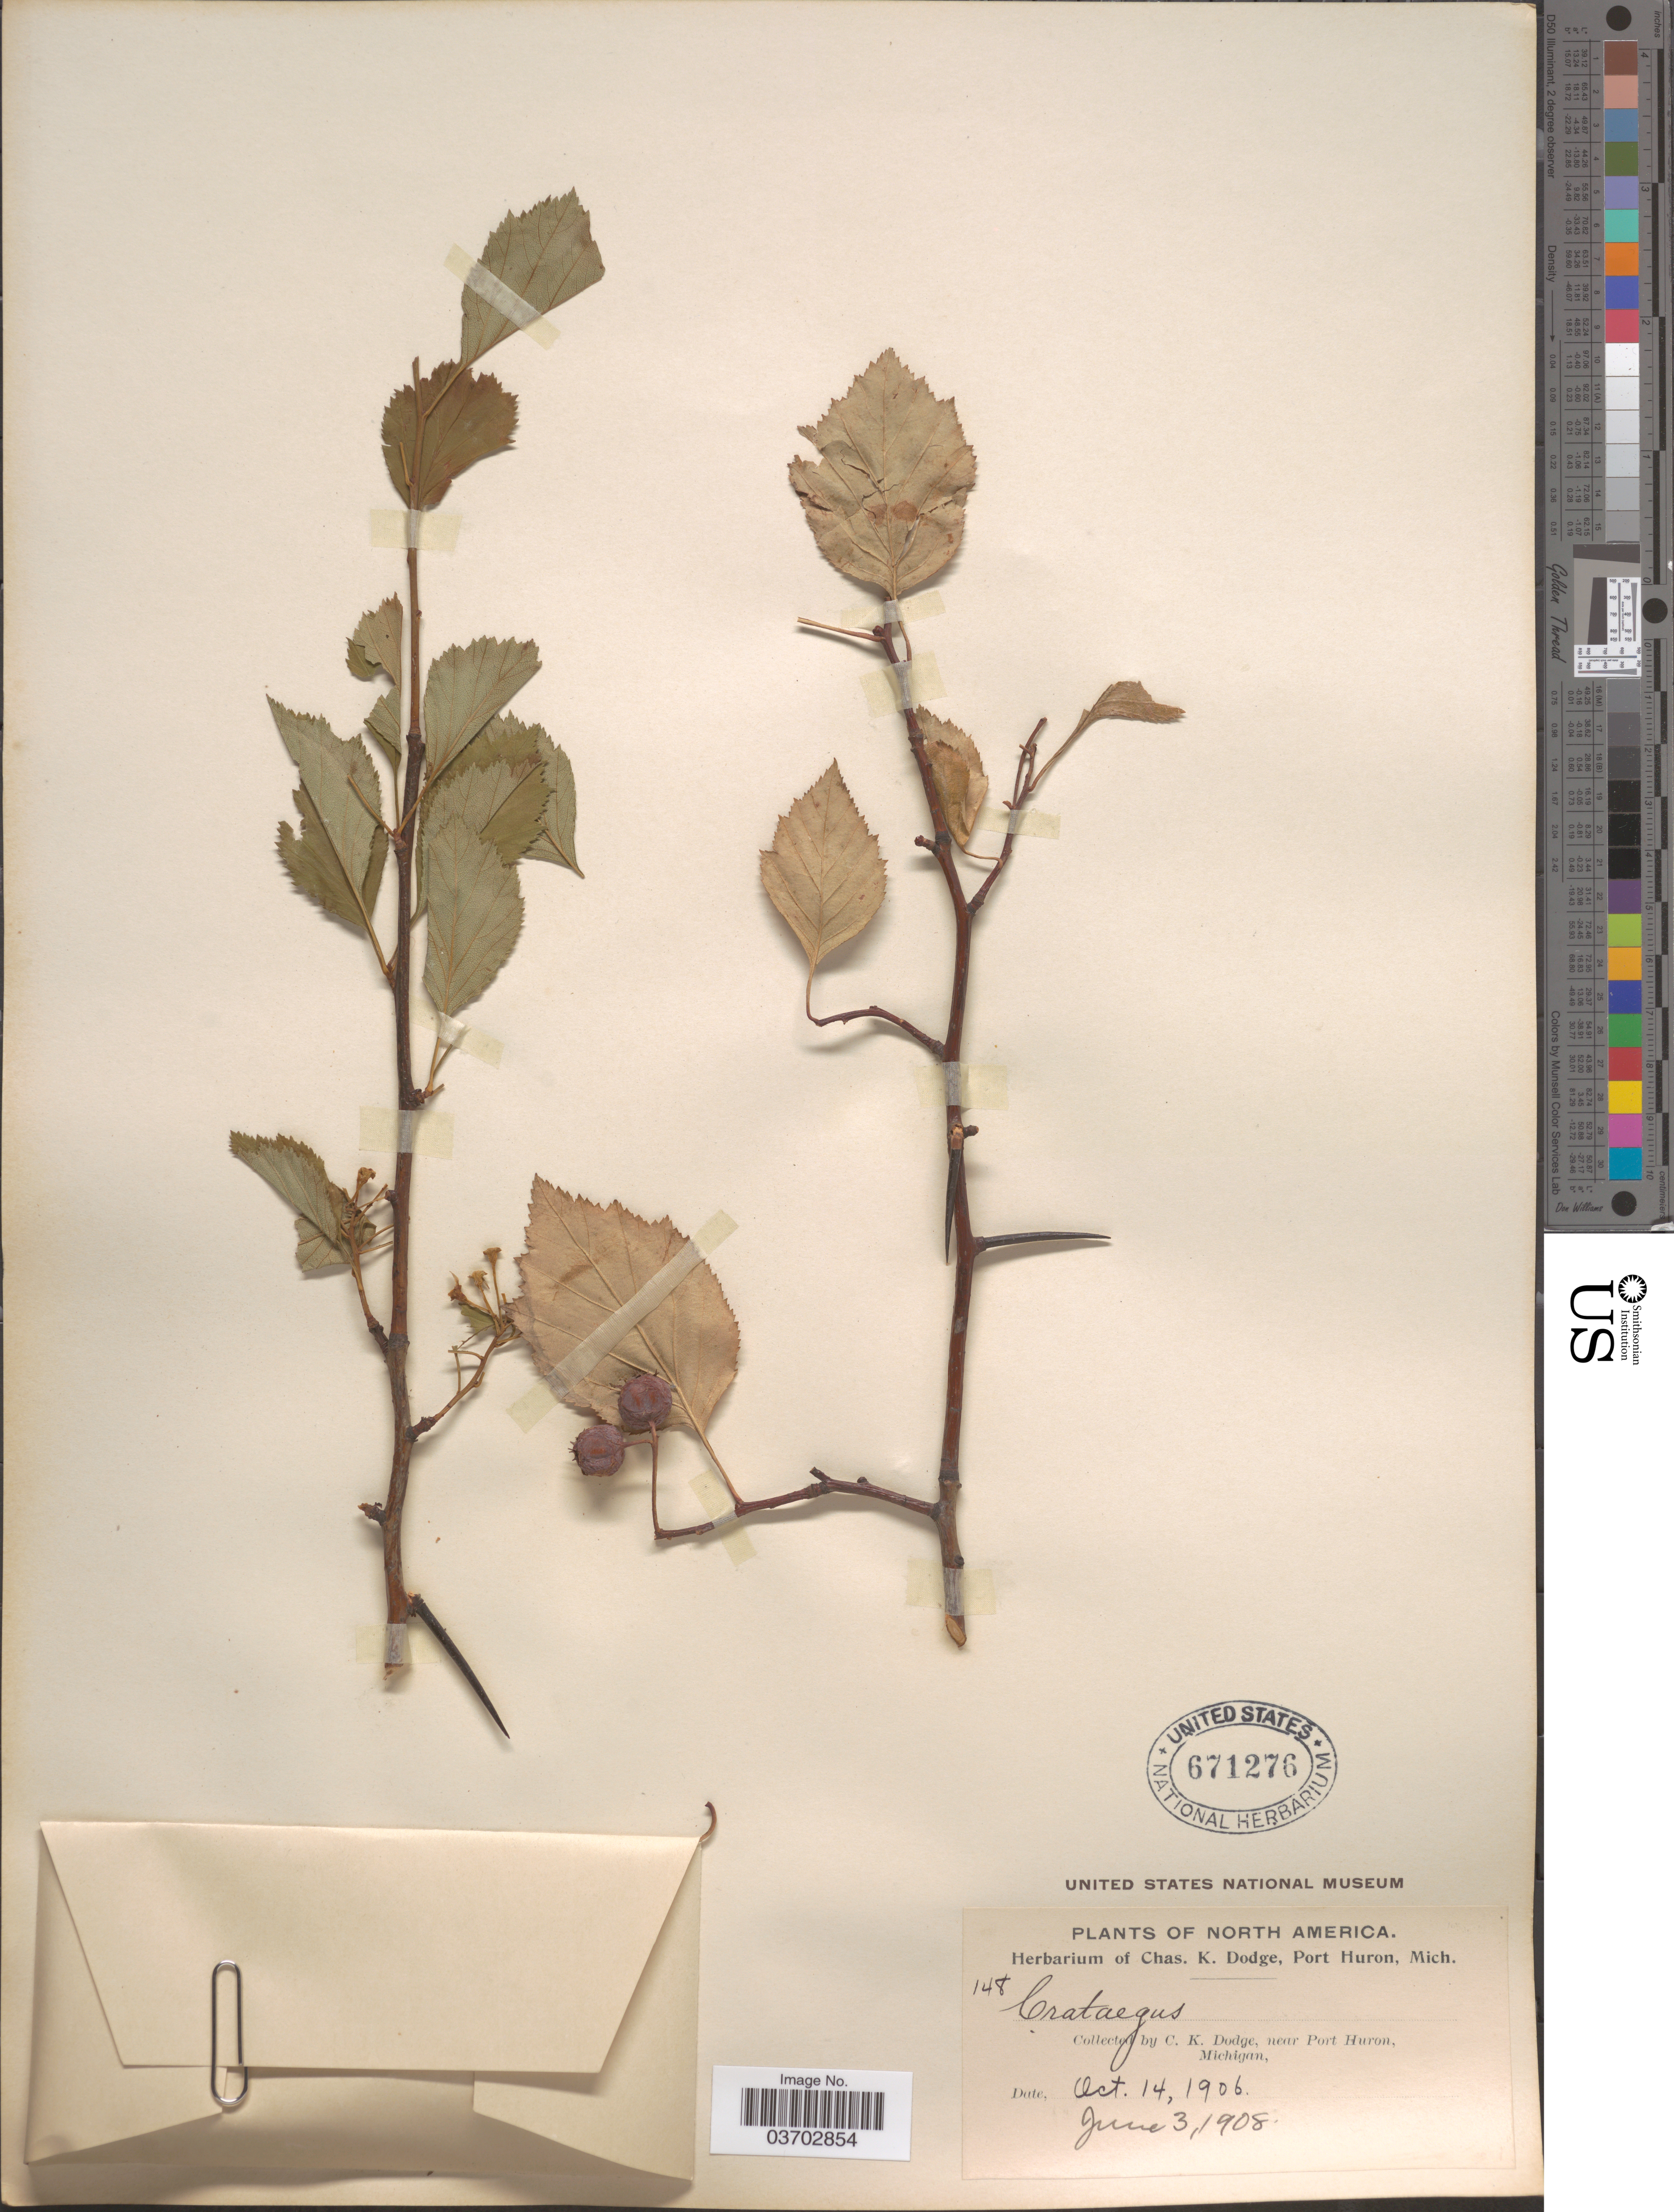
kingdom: Plantae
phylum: Tracheophyta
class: Magnoliopsida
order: Rosales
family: Rosaceae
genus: Crataegus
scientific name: Crataegus sp.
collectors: C. K. Dodge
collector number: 148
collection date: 1906-10-14/1908-06-03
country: United States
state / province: Michigan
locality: Near Port Huron.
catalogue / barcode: US 671276